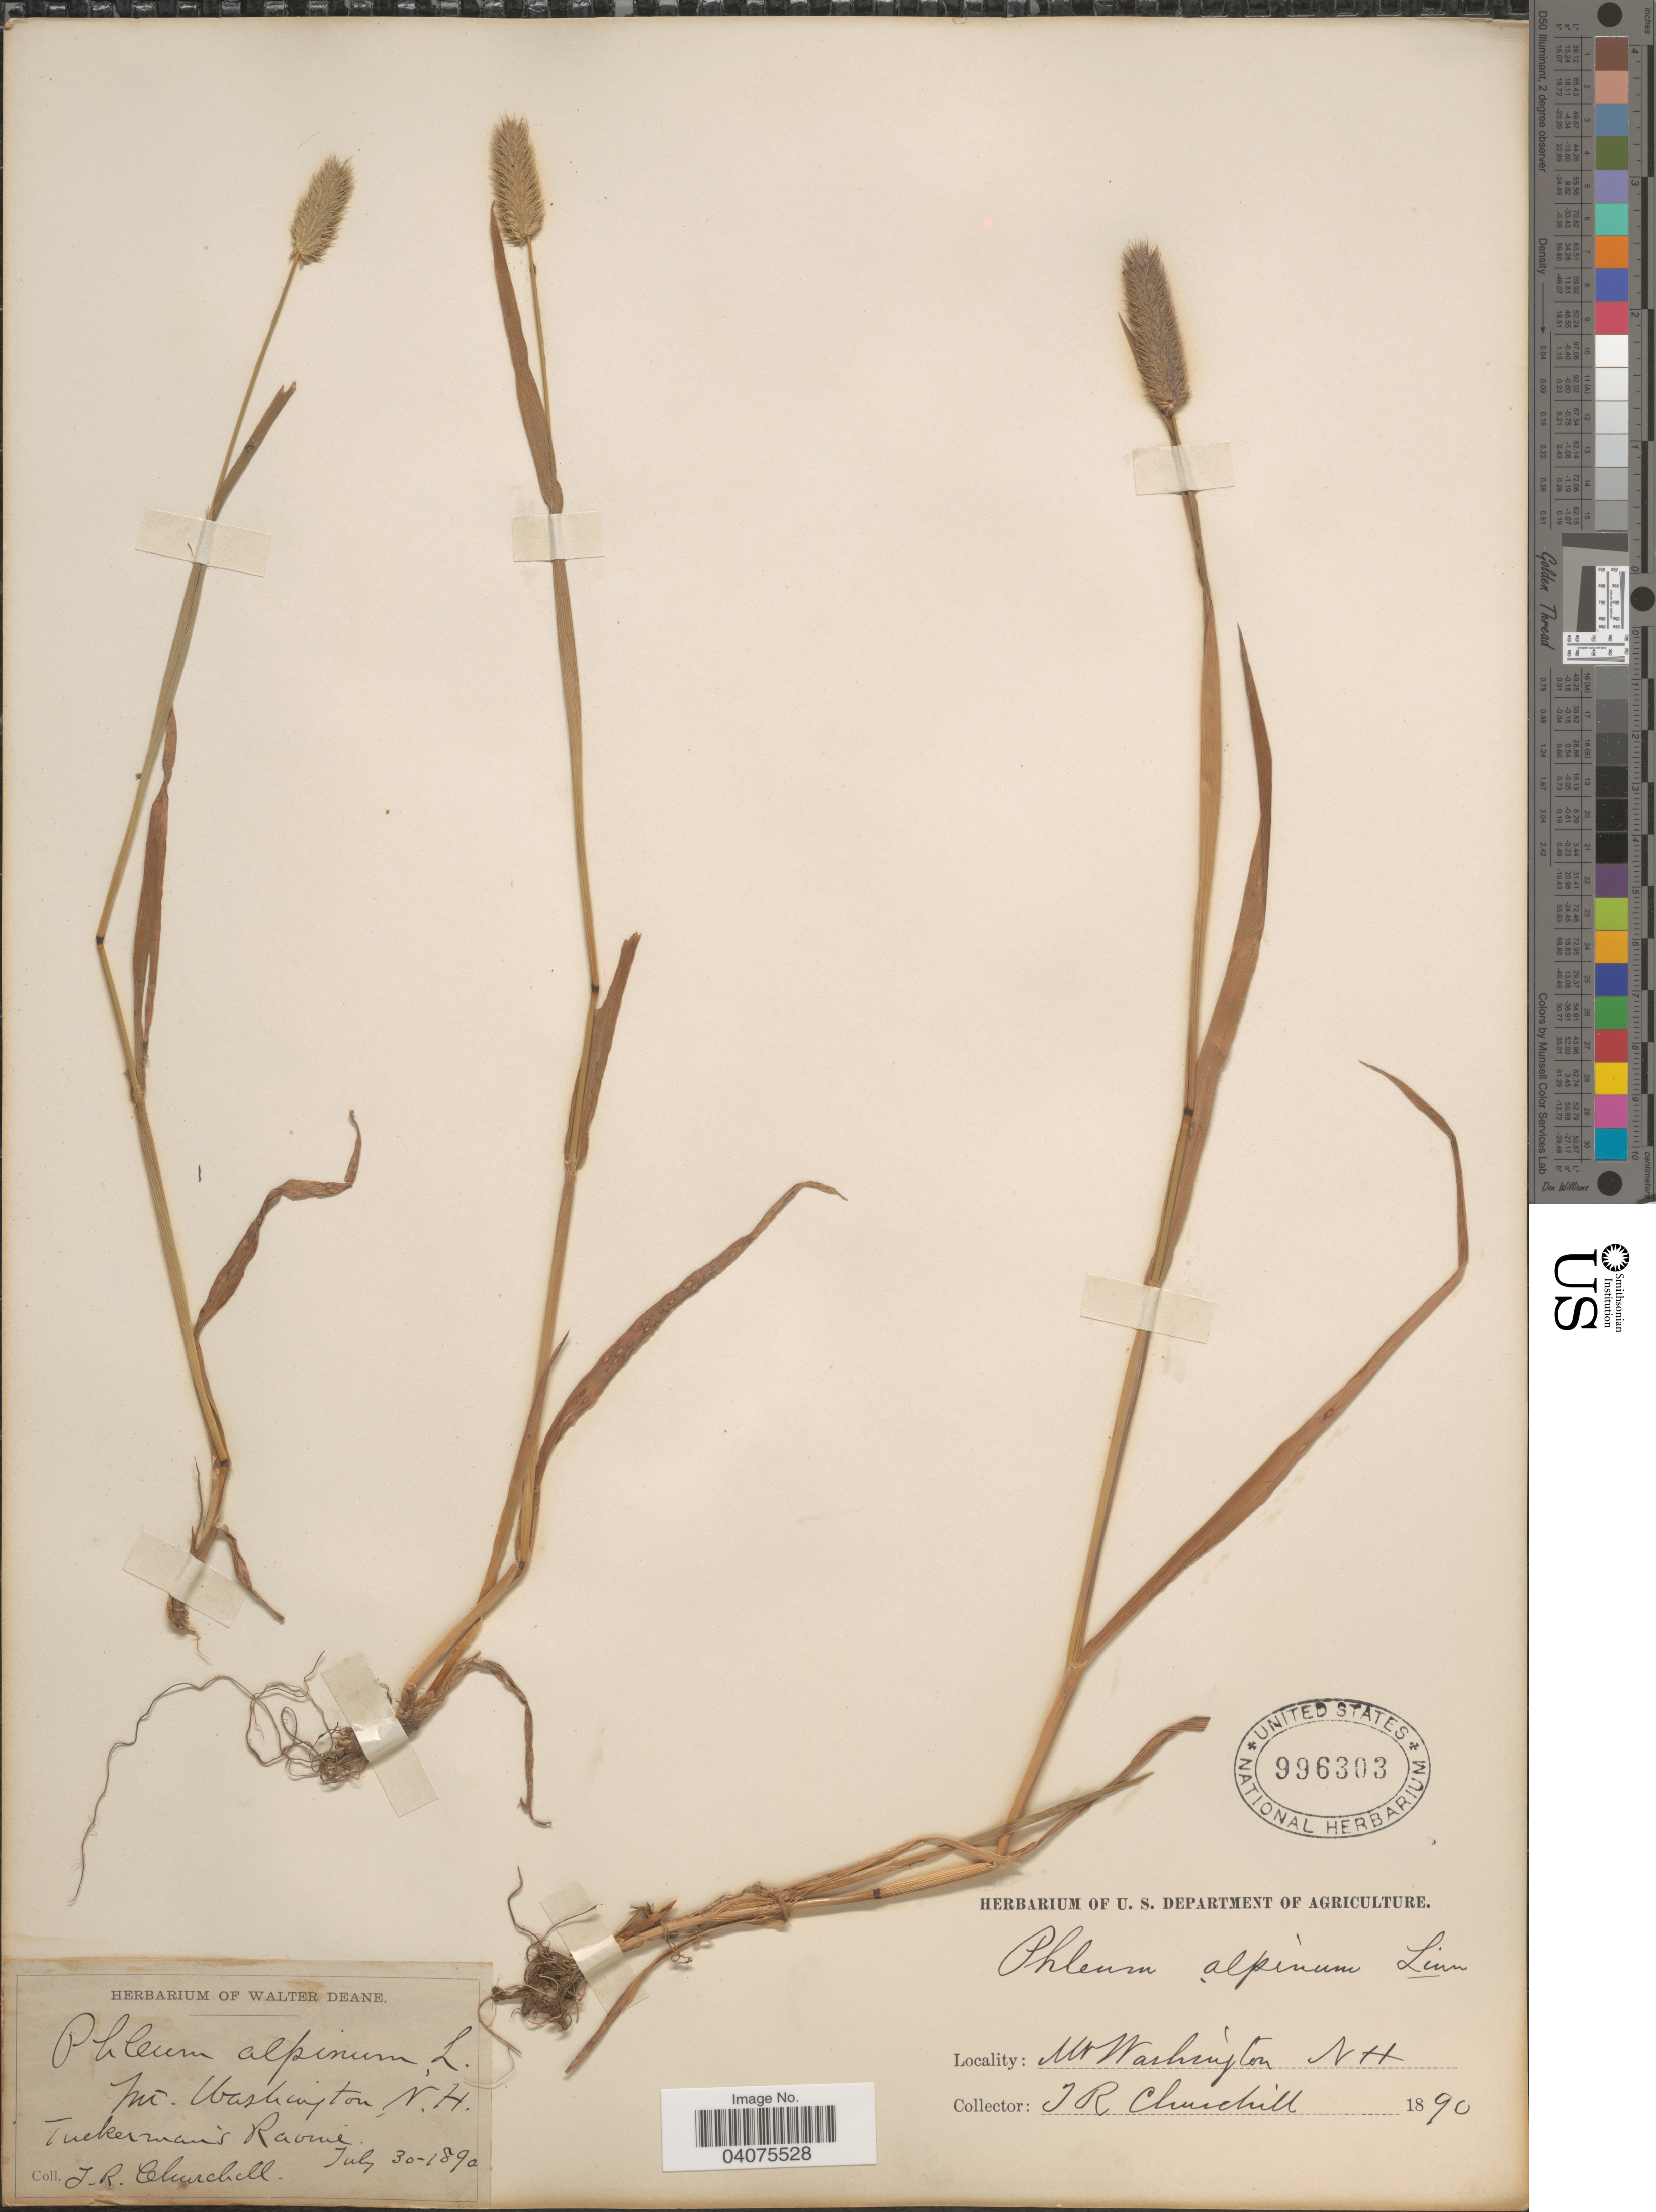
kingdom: Plantae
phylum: Tracheophyta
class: Liliopsida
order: Poales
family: Poaceae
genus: Phleum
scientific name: Phleum alpinum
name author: L.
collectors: J. Churchill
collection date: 1890-07-30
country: United States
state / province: New Hampshire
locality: Mt. Washington, Tuckerman's Ravine.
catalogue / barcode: US 996303